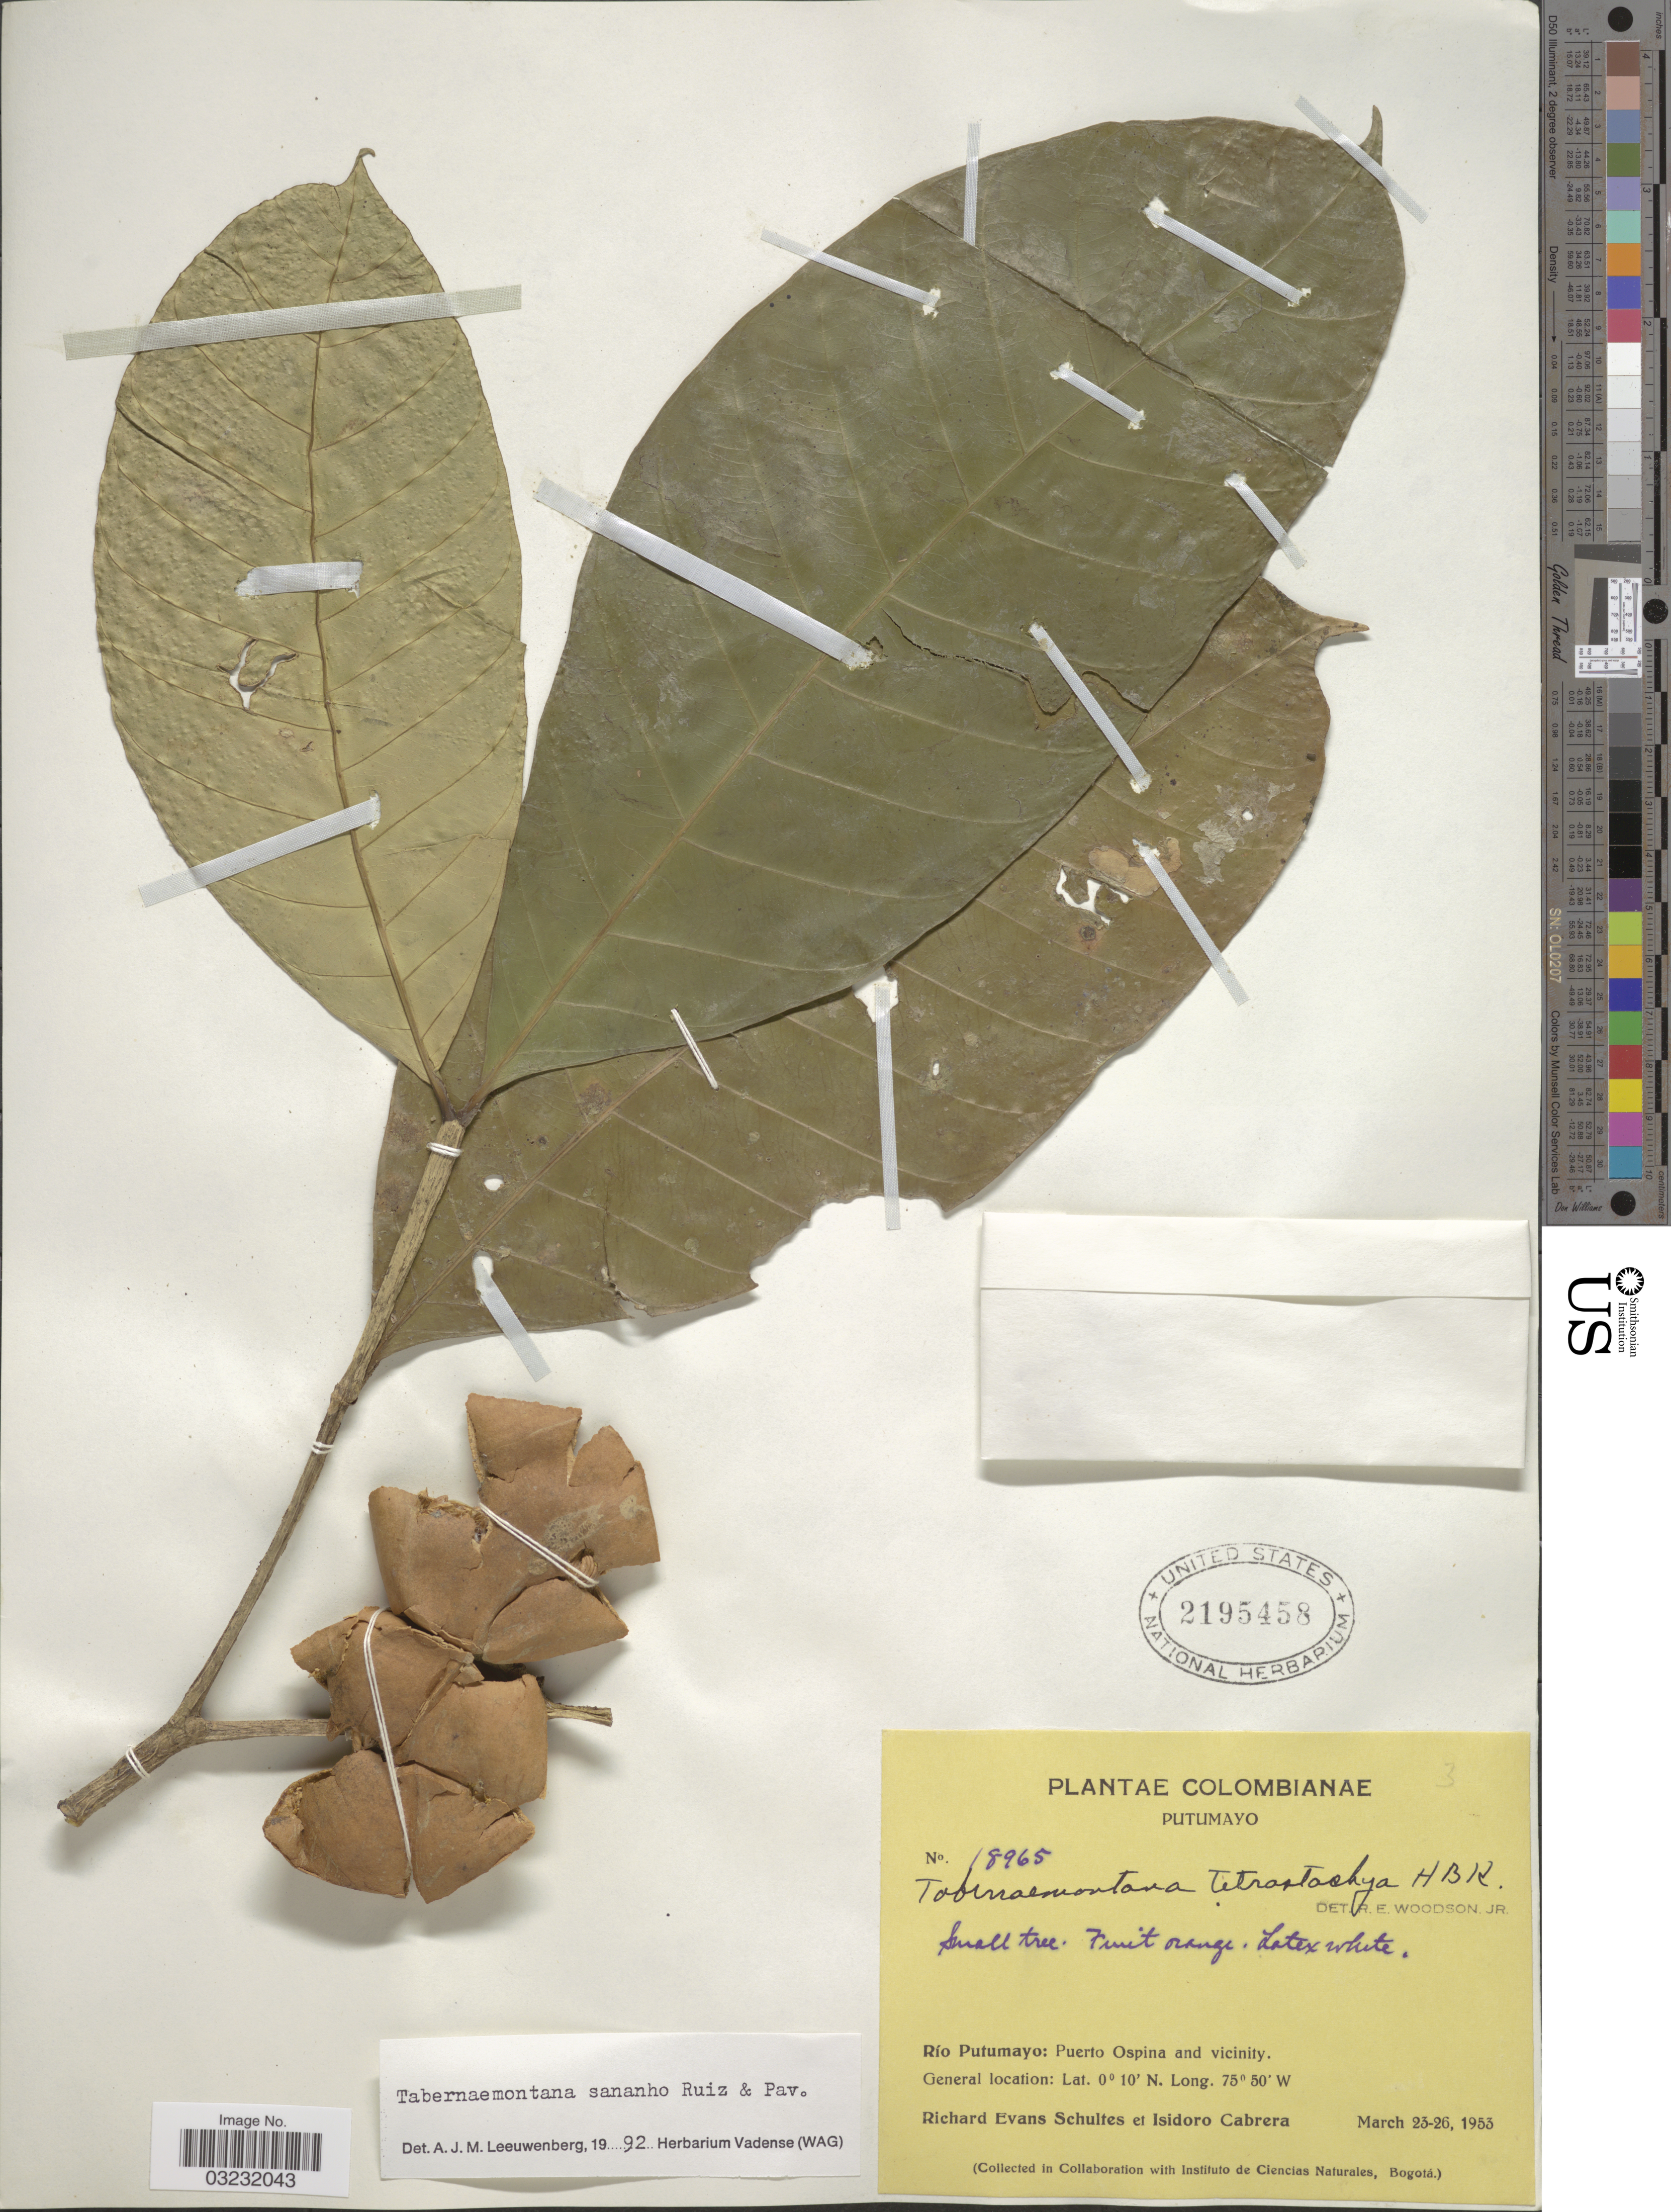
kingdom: Plantae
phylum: Tracheophyta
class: Magnoliopsida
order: Gentianales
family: Apocynaceae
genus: Tabernaemontana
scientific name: Tabernaemontana sananho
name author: Ruiz & Pav.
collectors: R. E. Schultes & I. Cabrera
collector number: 18965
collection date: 1953-03-23/1953-03-26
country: Colombia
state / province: Putumayo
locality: Río Putumayo: Puerto Ospina and vicinity.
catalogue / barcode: US 2195458